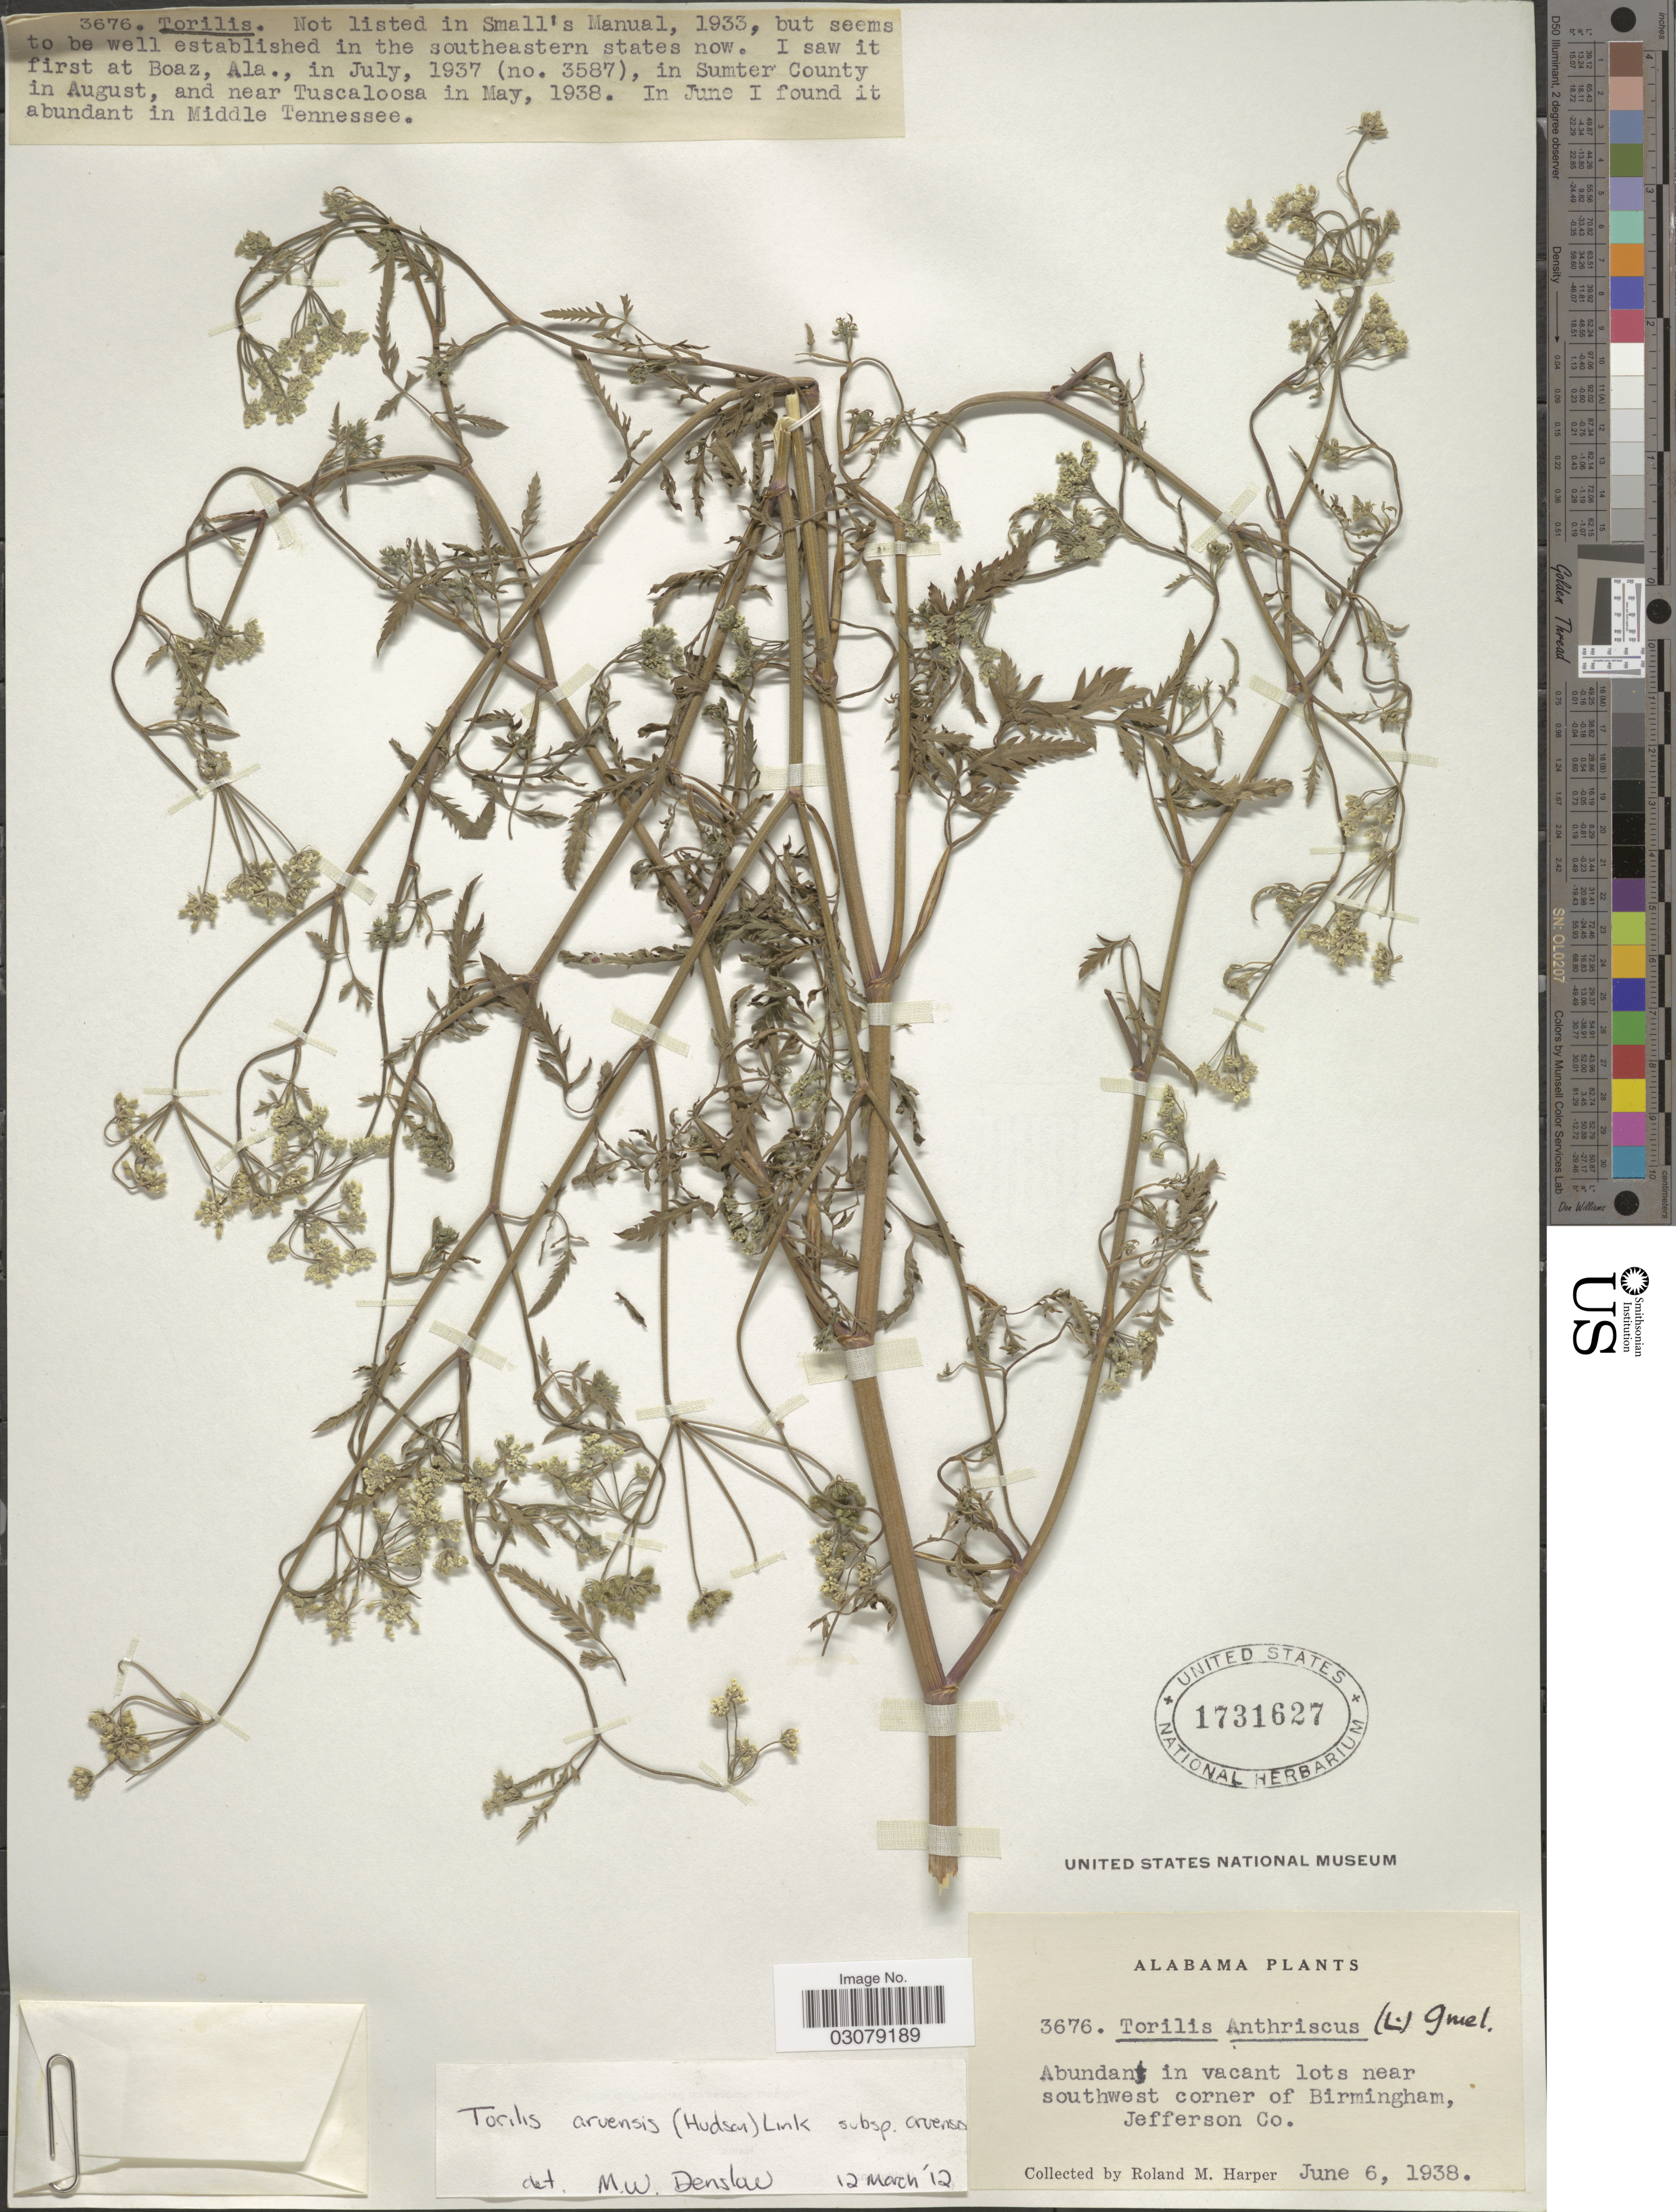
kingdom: Plantae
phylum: Tracheophyta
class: Magnoliopsida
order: Apiales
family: Apiaceae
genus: Torilis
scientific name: Torilis arvensis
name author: (Huds.) Link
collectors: R. M. Harper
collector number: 3676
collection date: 1938-06-06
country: United States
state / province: Alabama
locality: Abundant in vacant lots near southwest corner of Birmingham, Jefferson Co.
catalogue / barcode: US 1731627